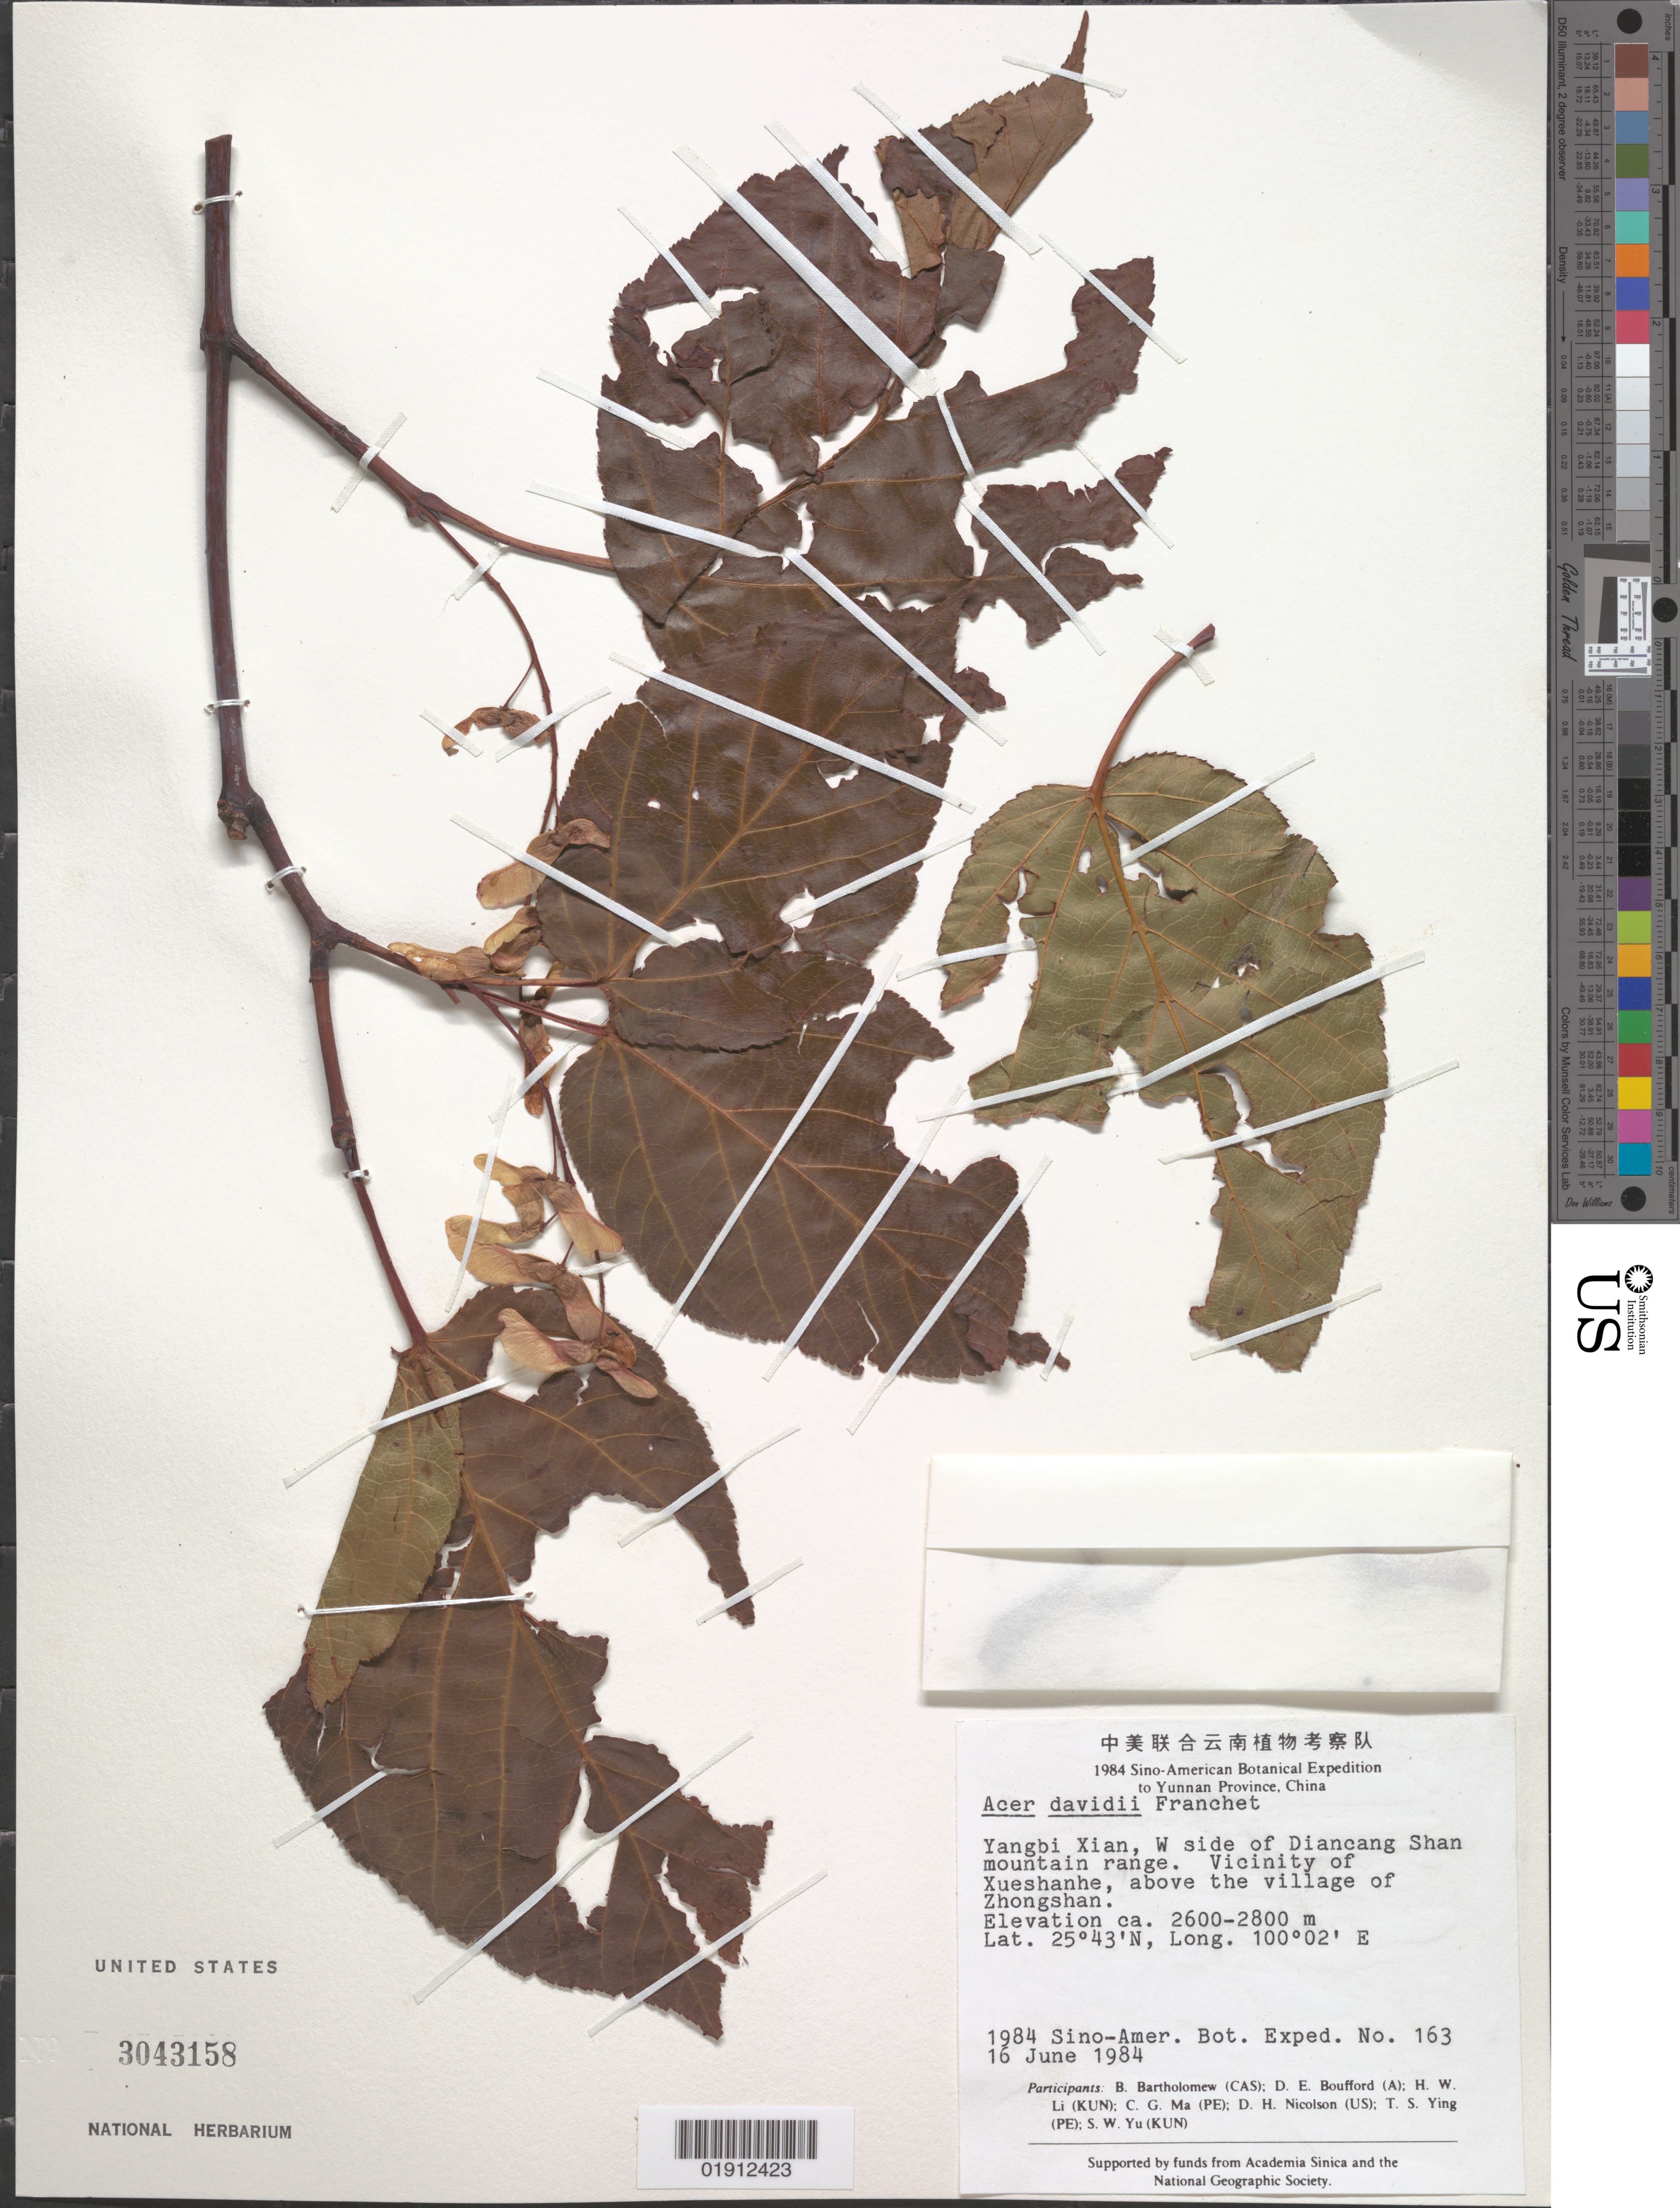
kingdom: Plantae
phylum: Tracheophyta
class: Magnoliopsida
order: Sapindales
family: Sapindaceae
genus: Acer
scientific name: Acer davidii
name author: Franch.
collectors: B. M. Bartholomew, D. E. Boufford, H. W. Li, C. Ma, D. H. Nicolson, T. Ying & S. Yu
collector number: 163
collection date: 1984-06-16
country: China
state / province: Yunnan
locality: Yangbi Xian, W side of Diancang Shan mountain range. Vicinity of Xueshanhe, above village of Zhongshan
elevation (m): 2600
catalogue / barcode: US 3043158